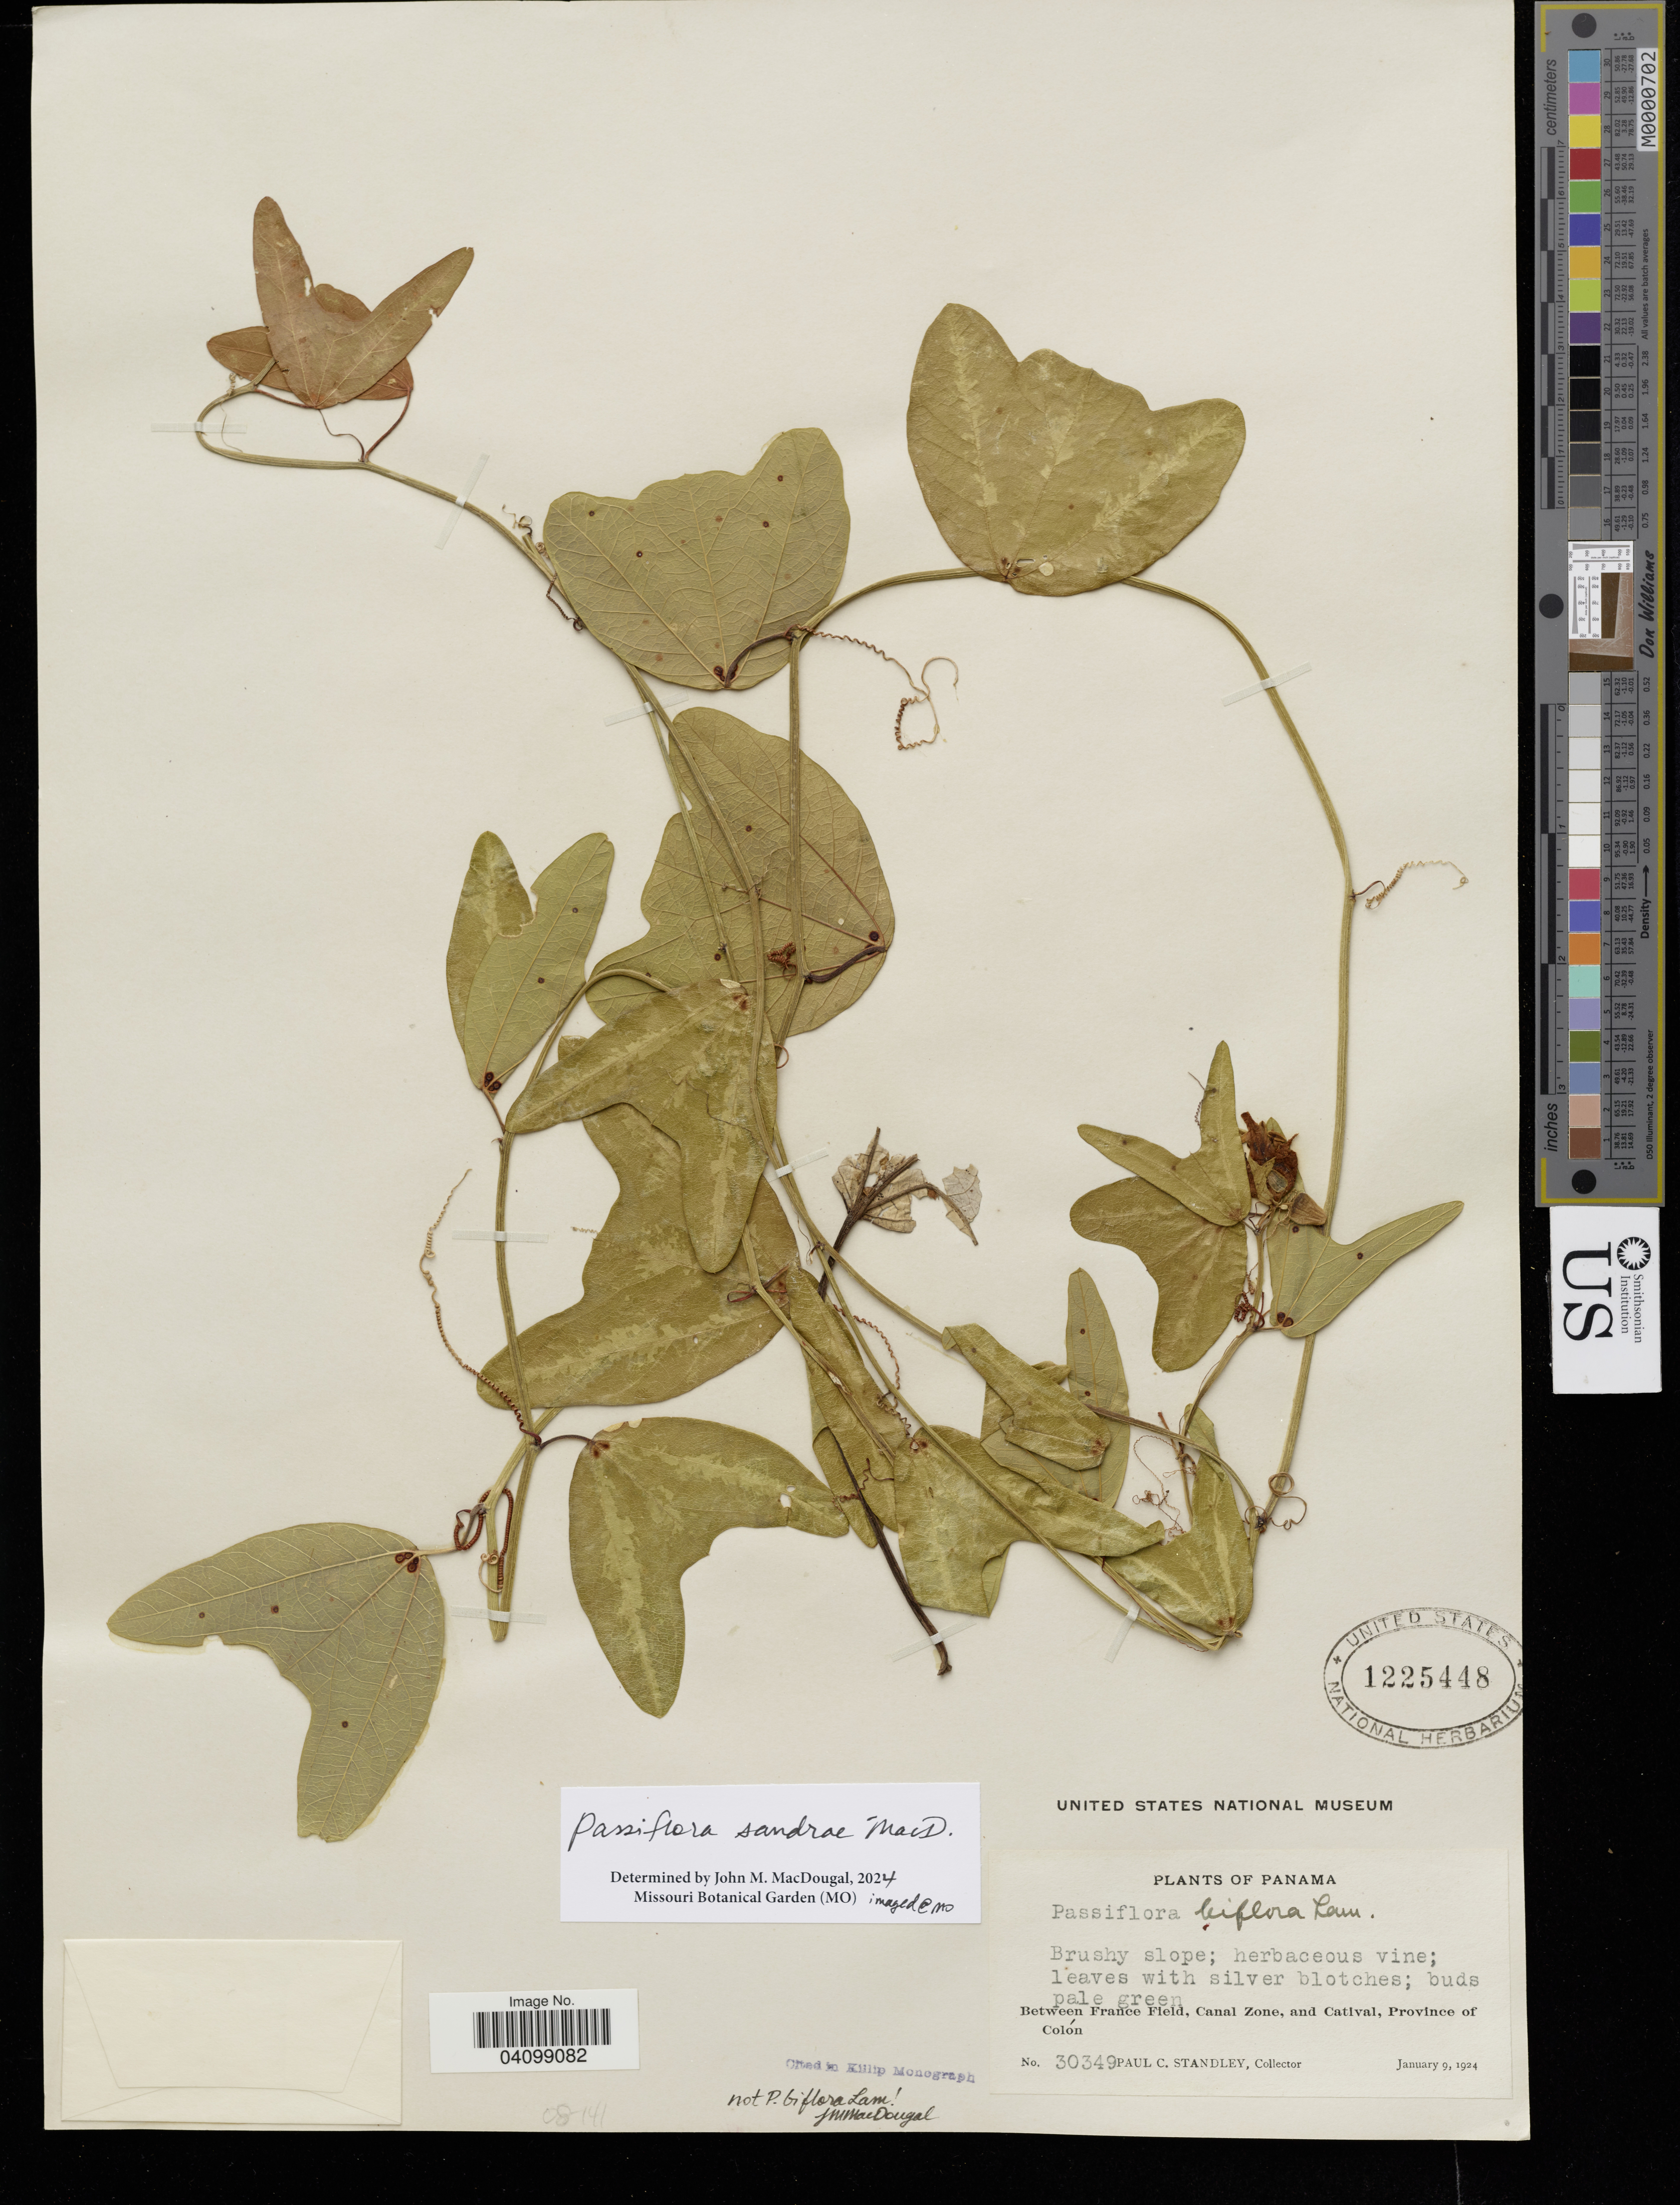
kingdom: Plantae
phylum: Tracheophyta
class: Magnoliopsida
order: Malpighiales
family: Passifloraceae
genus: Passiflora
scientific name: Passiflora sandrae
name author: J.M. MacDougal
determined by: MacDougal, John M.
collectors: P. C. Standley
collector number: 3034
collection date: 1924-01-09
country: Panama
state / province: Colón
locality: Between France Field, Canal Zone, and Catival.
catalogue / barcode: US 1225448